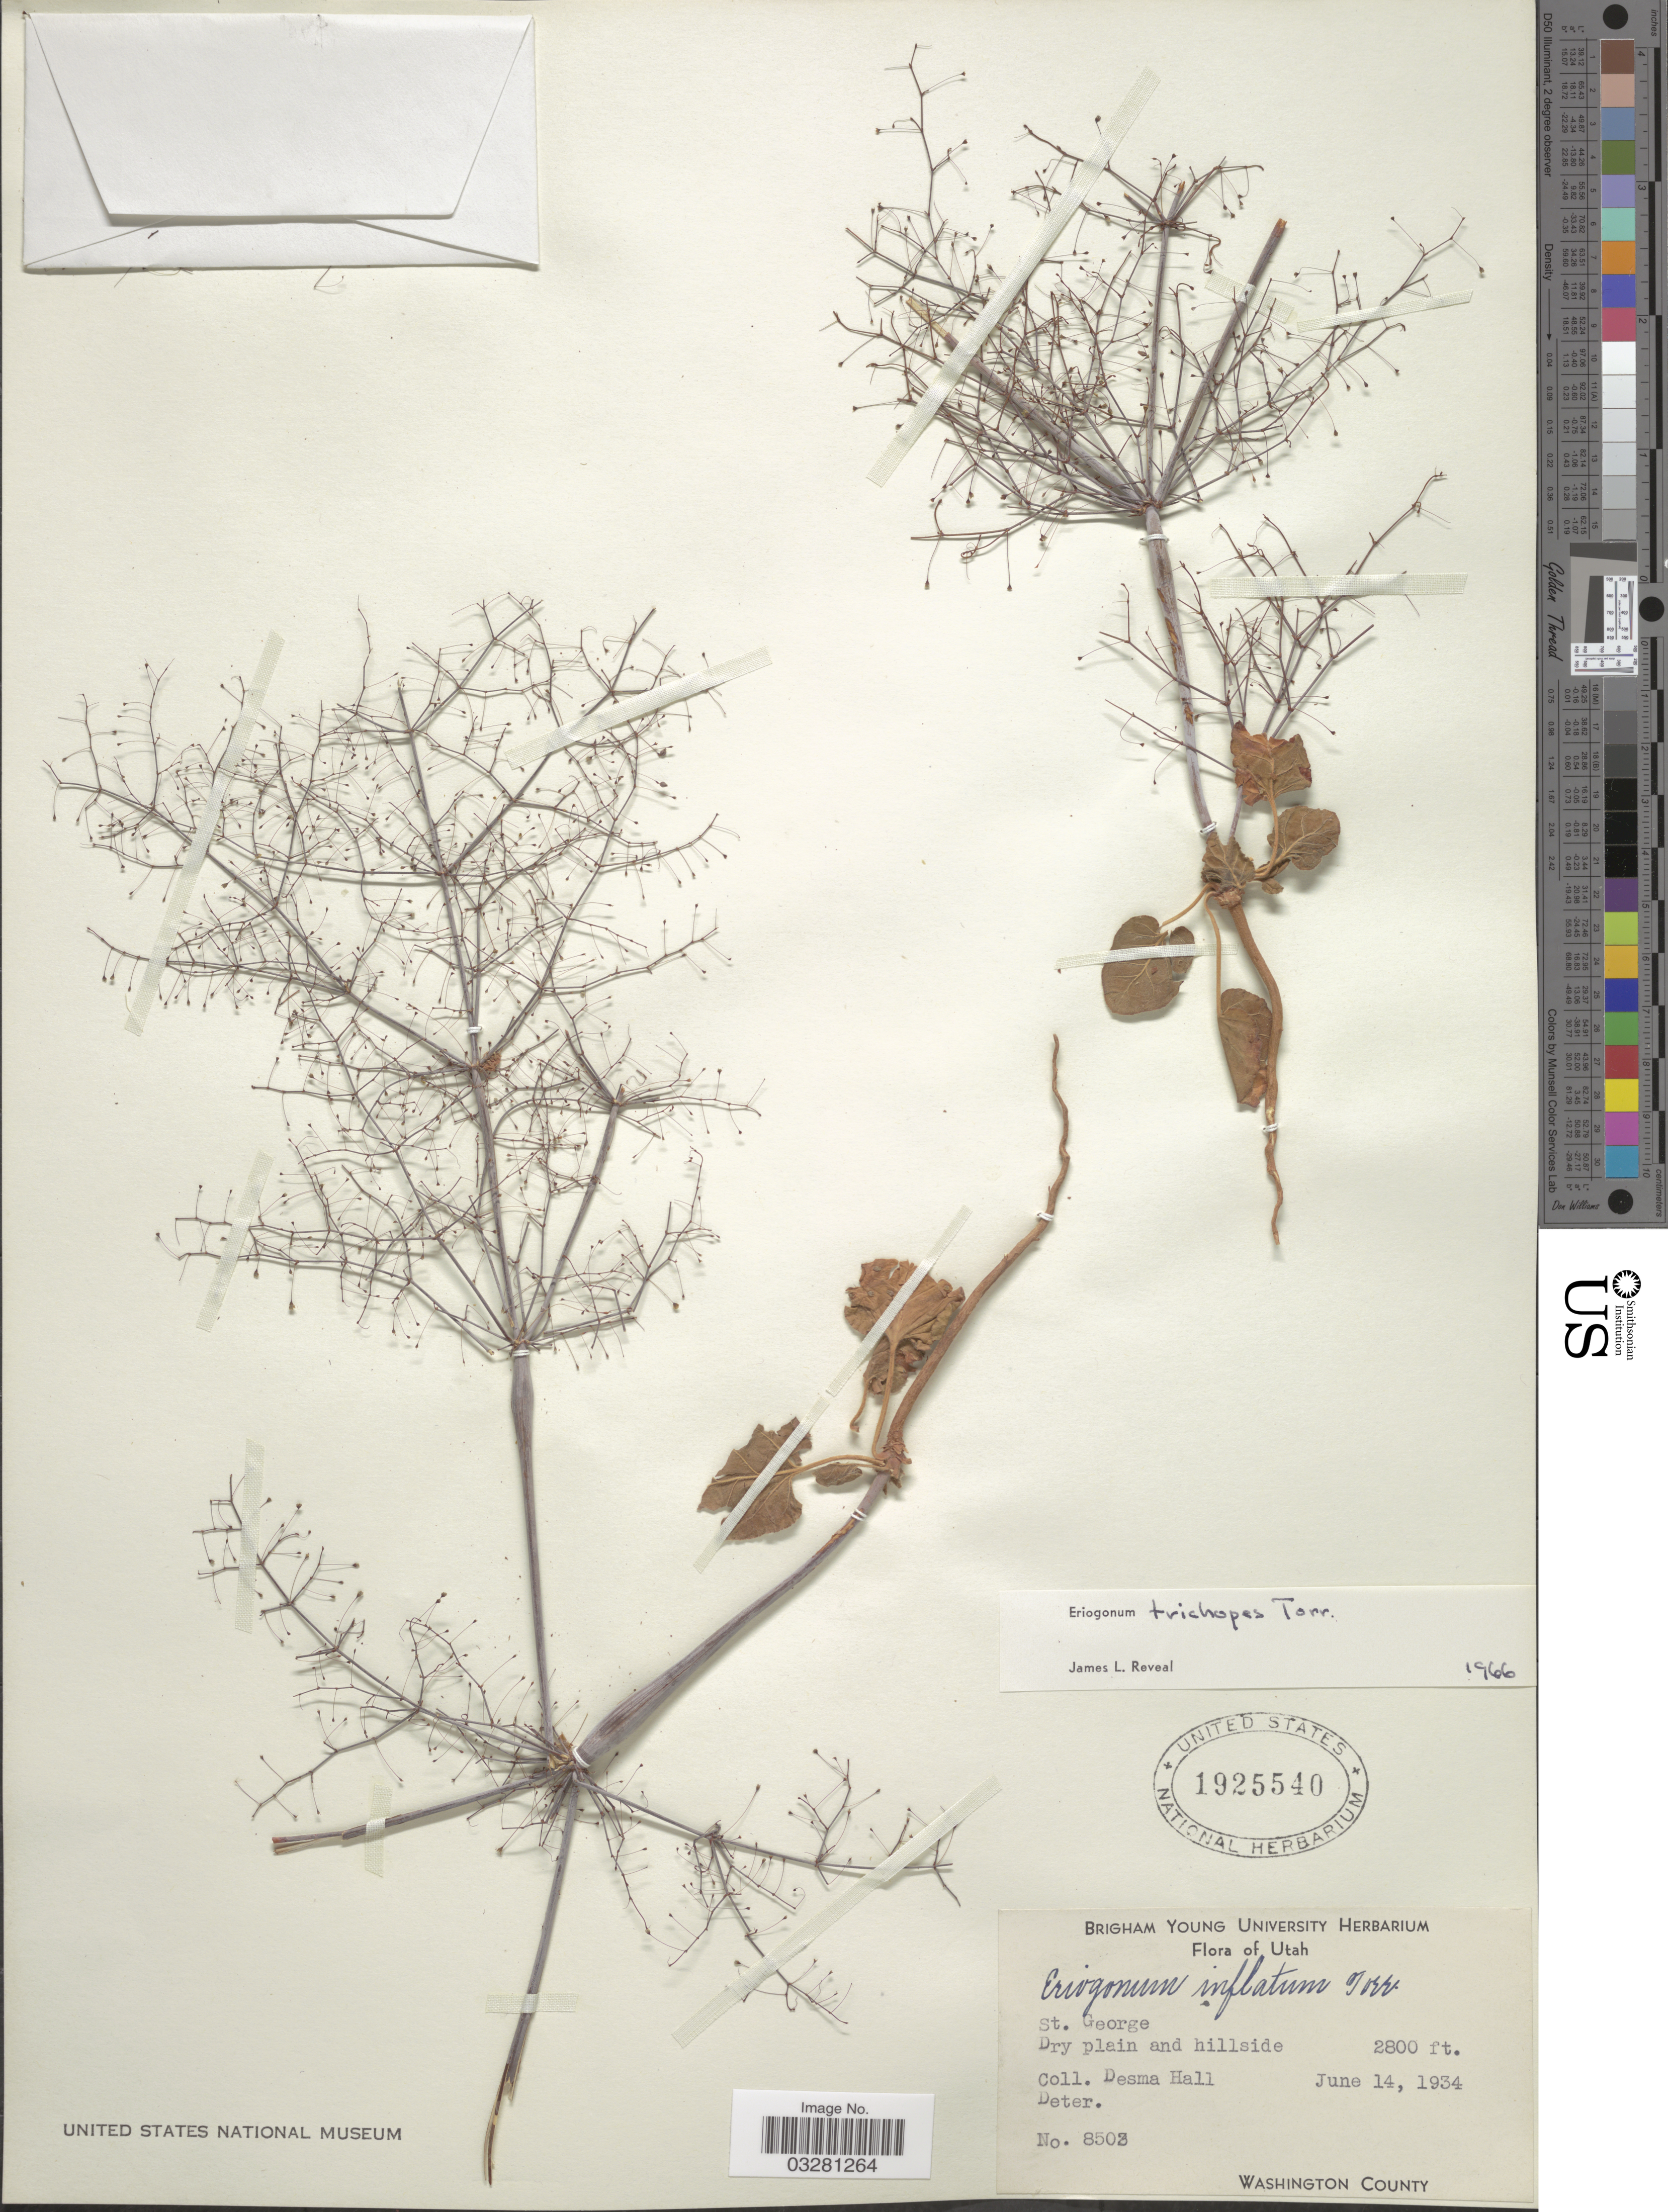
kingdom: Plantae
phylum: Tracheophyta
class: Magnoliopsida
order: Caryophyllales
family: Polygonaceae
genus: Eriogonum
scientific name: Eriogonum trichopes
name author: Torr.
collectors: D. Hall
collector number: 8503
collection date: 1934-06-14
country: United States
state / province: Utah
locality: St. George. Washington County.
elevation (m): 853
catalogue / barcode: US 1925540